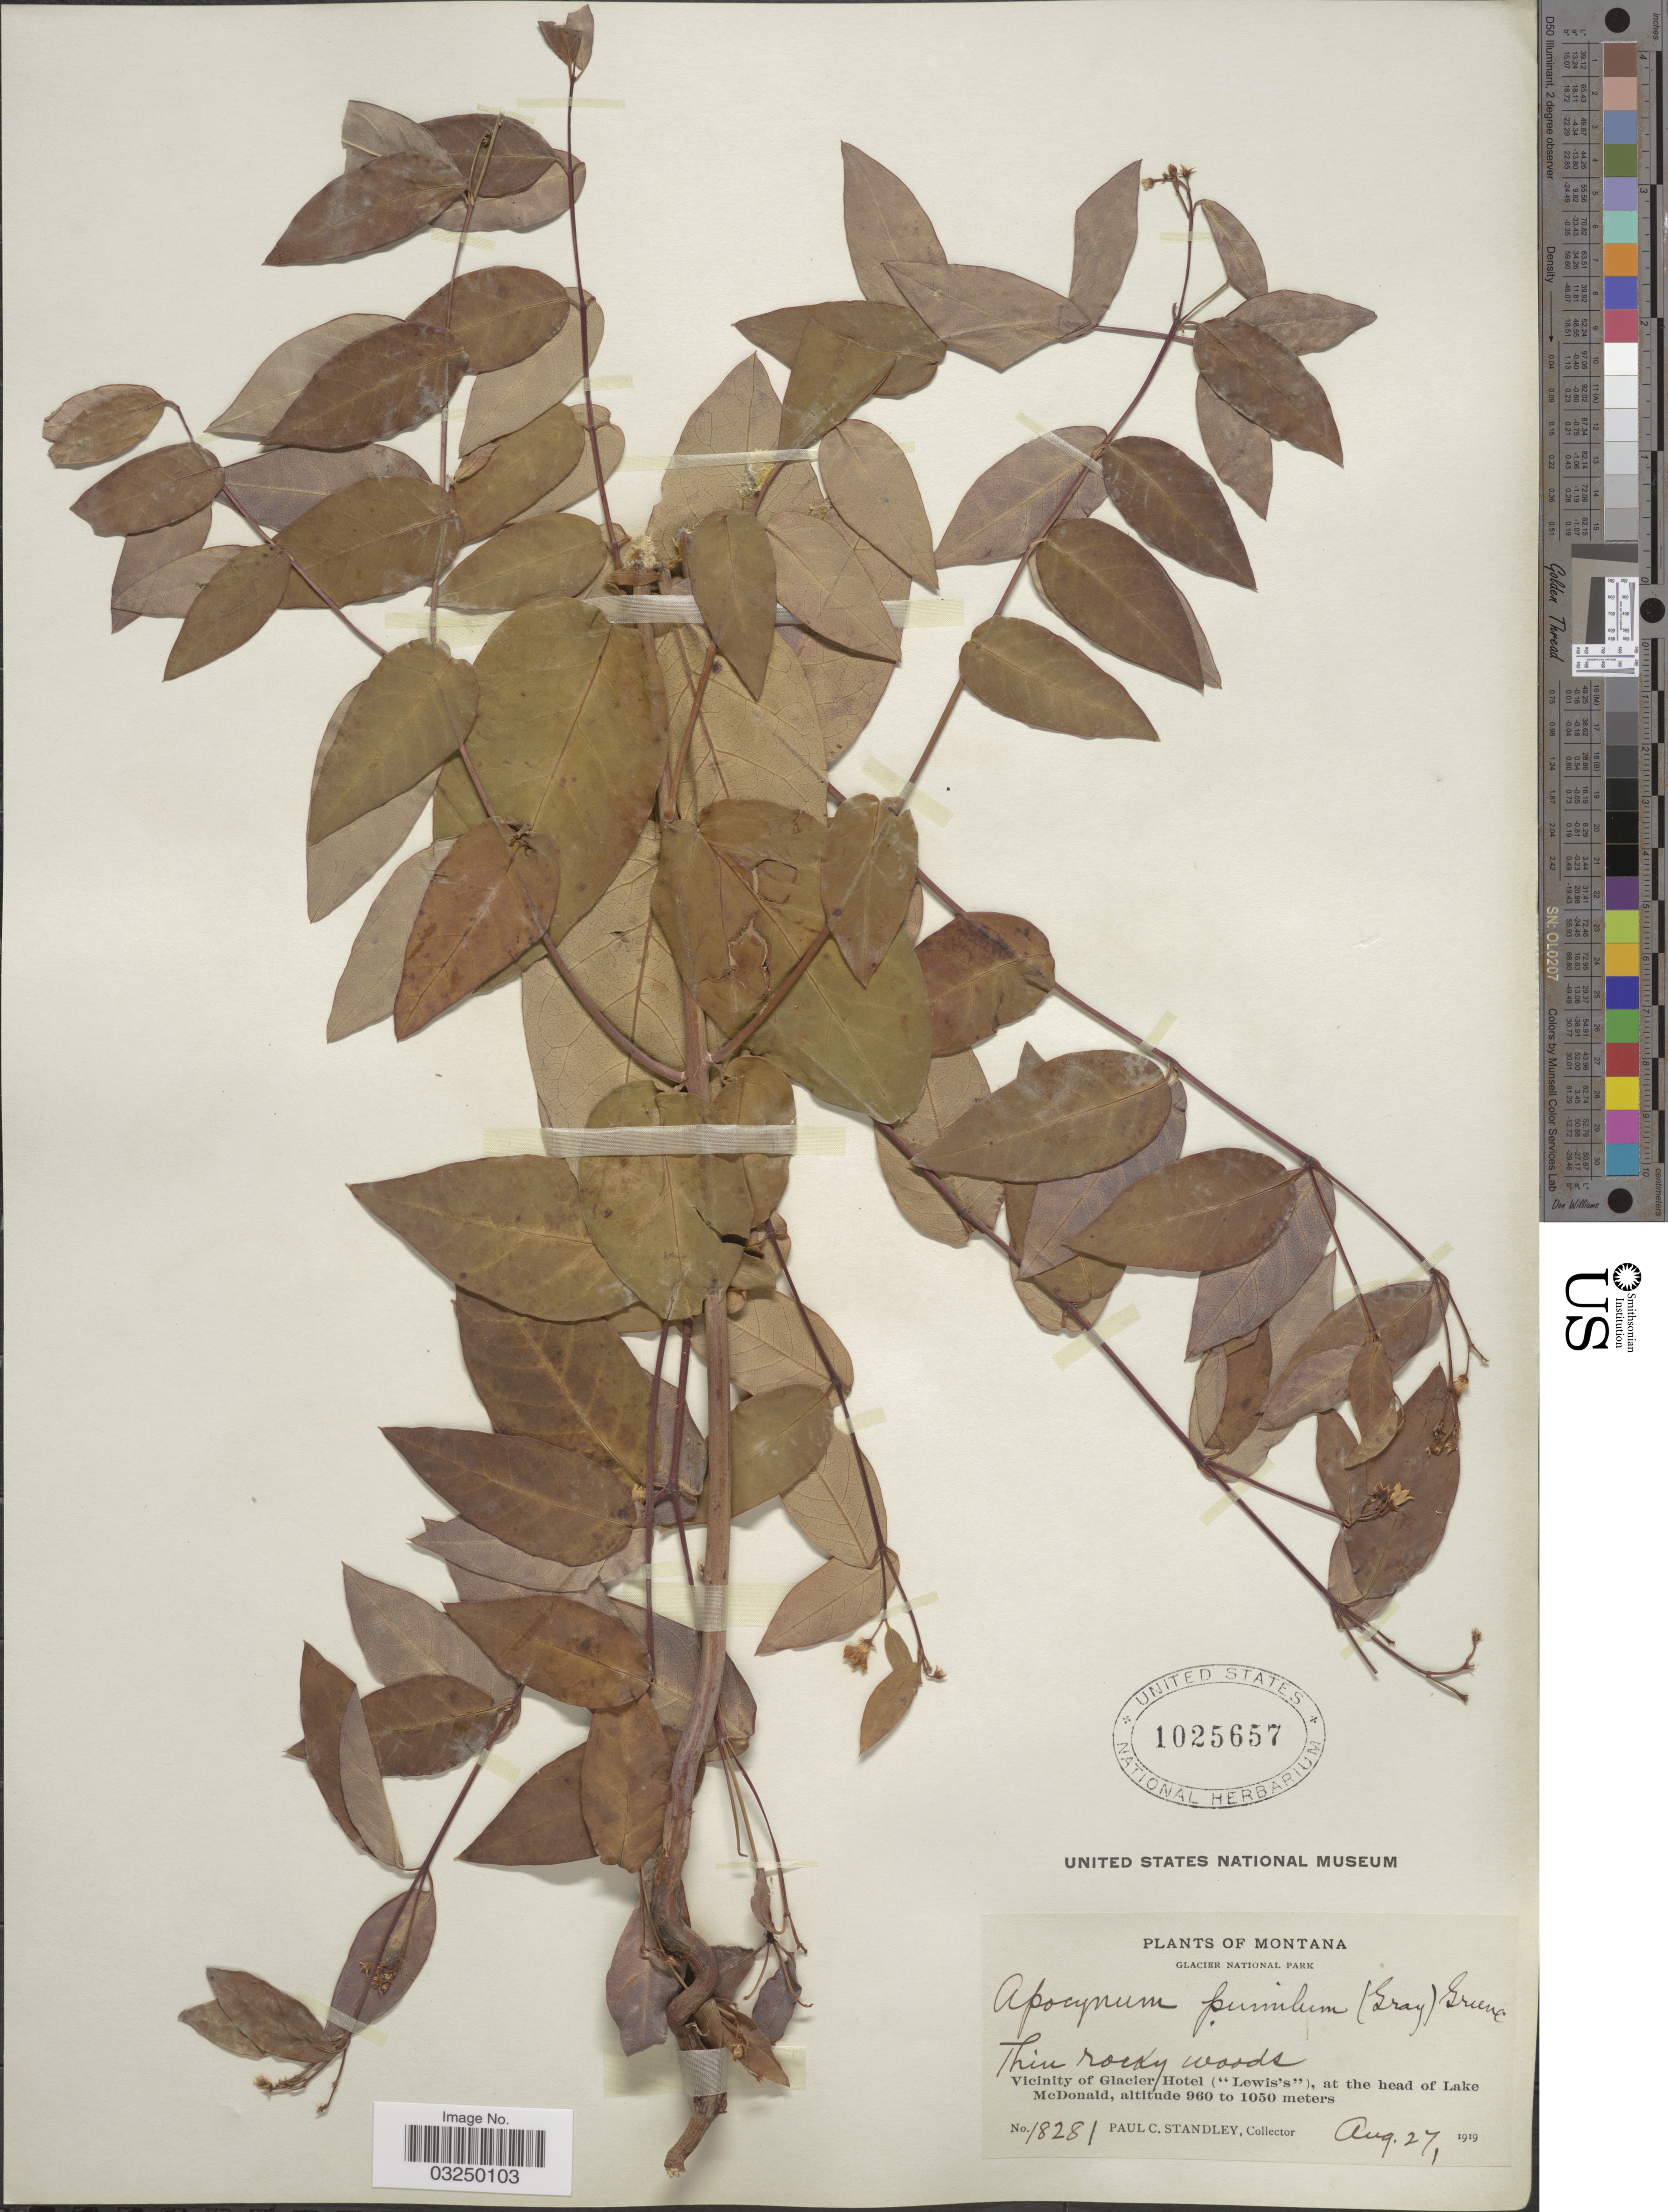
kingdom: Plantae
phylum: Tracheophyta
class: Magnoliopsida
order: Gentianales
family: Apocynaceae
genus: Apocynum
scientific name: Apocynum pumilum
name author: (A. Gray) Greene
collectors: P. C. Standley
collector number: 18281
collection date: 1919-08-27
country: United States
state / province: Montana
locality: Glacier National Park. Vicinity of Glacier Hotel ("Lewis's"), at the head of Lake McDonald.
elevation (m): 960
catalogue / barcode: US 1025657